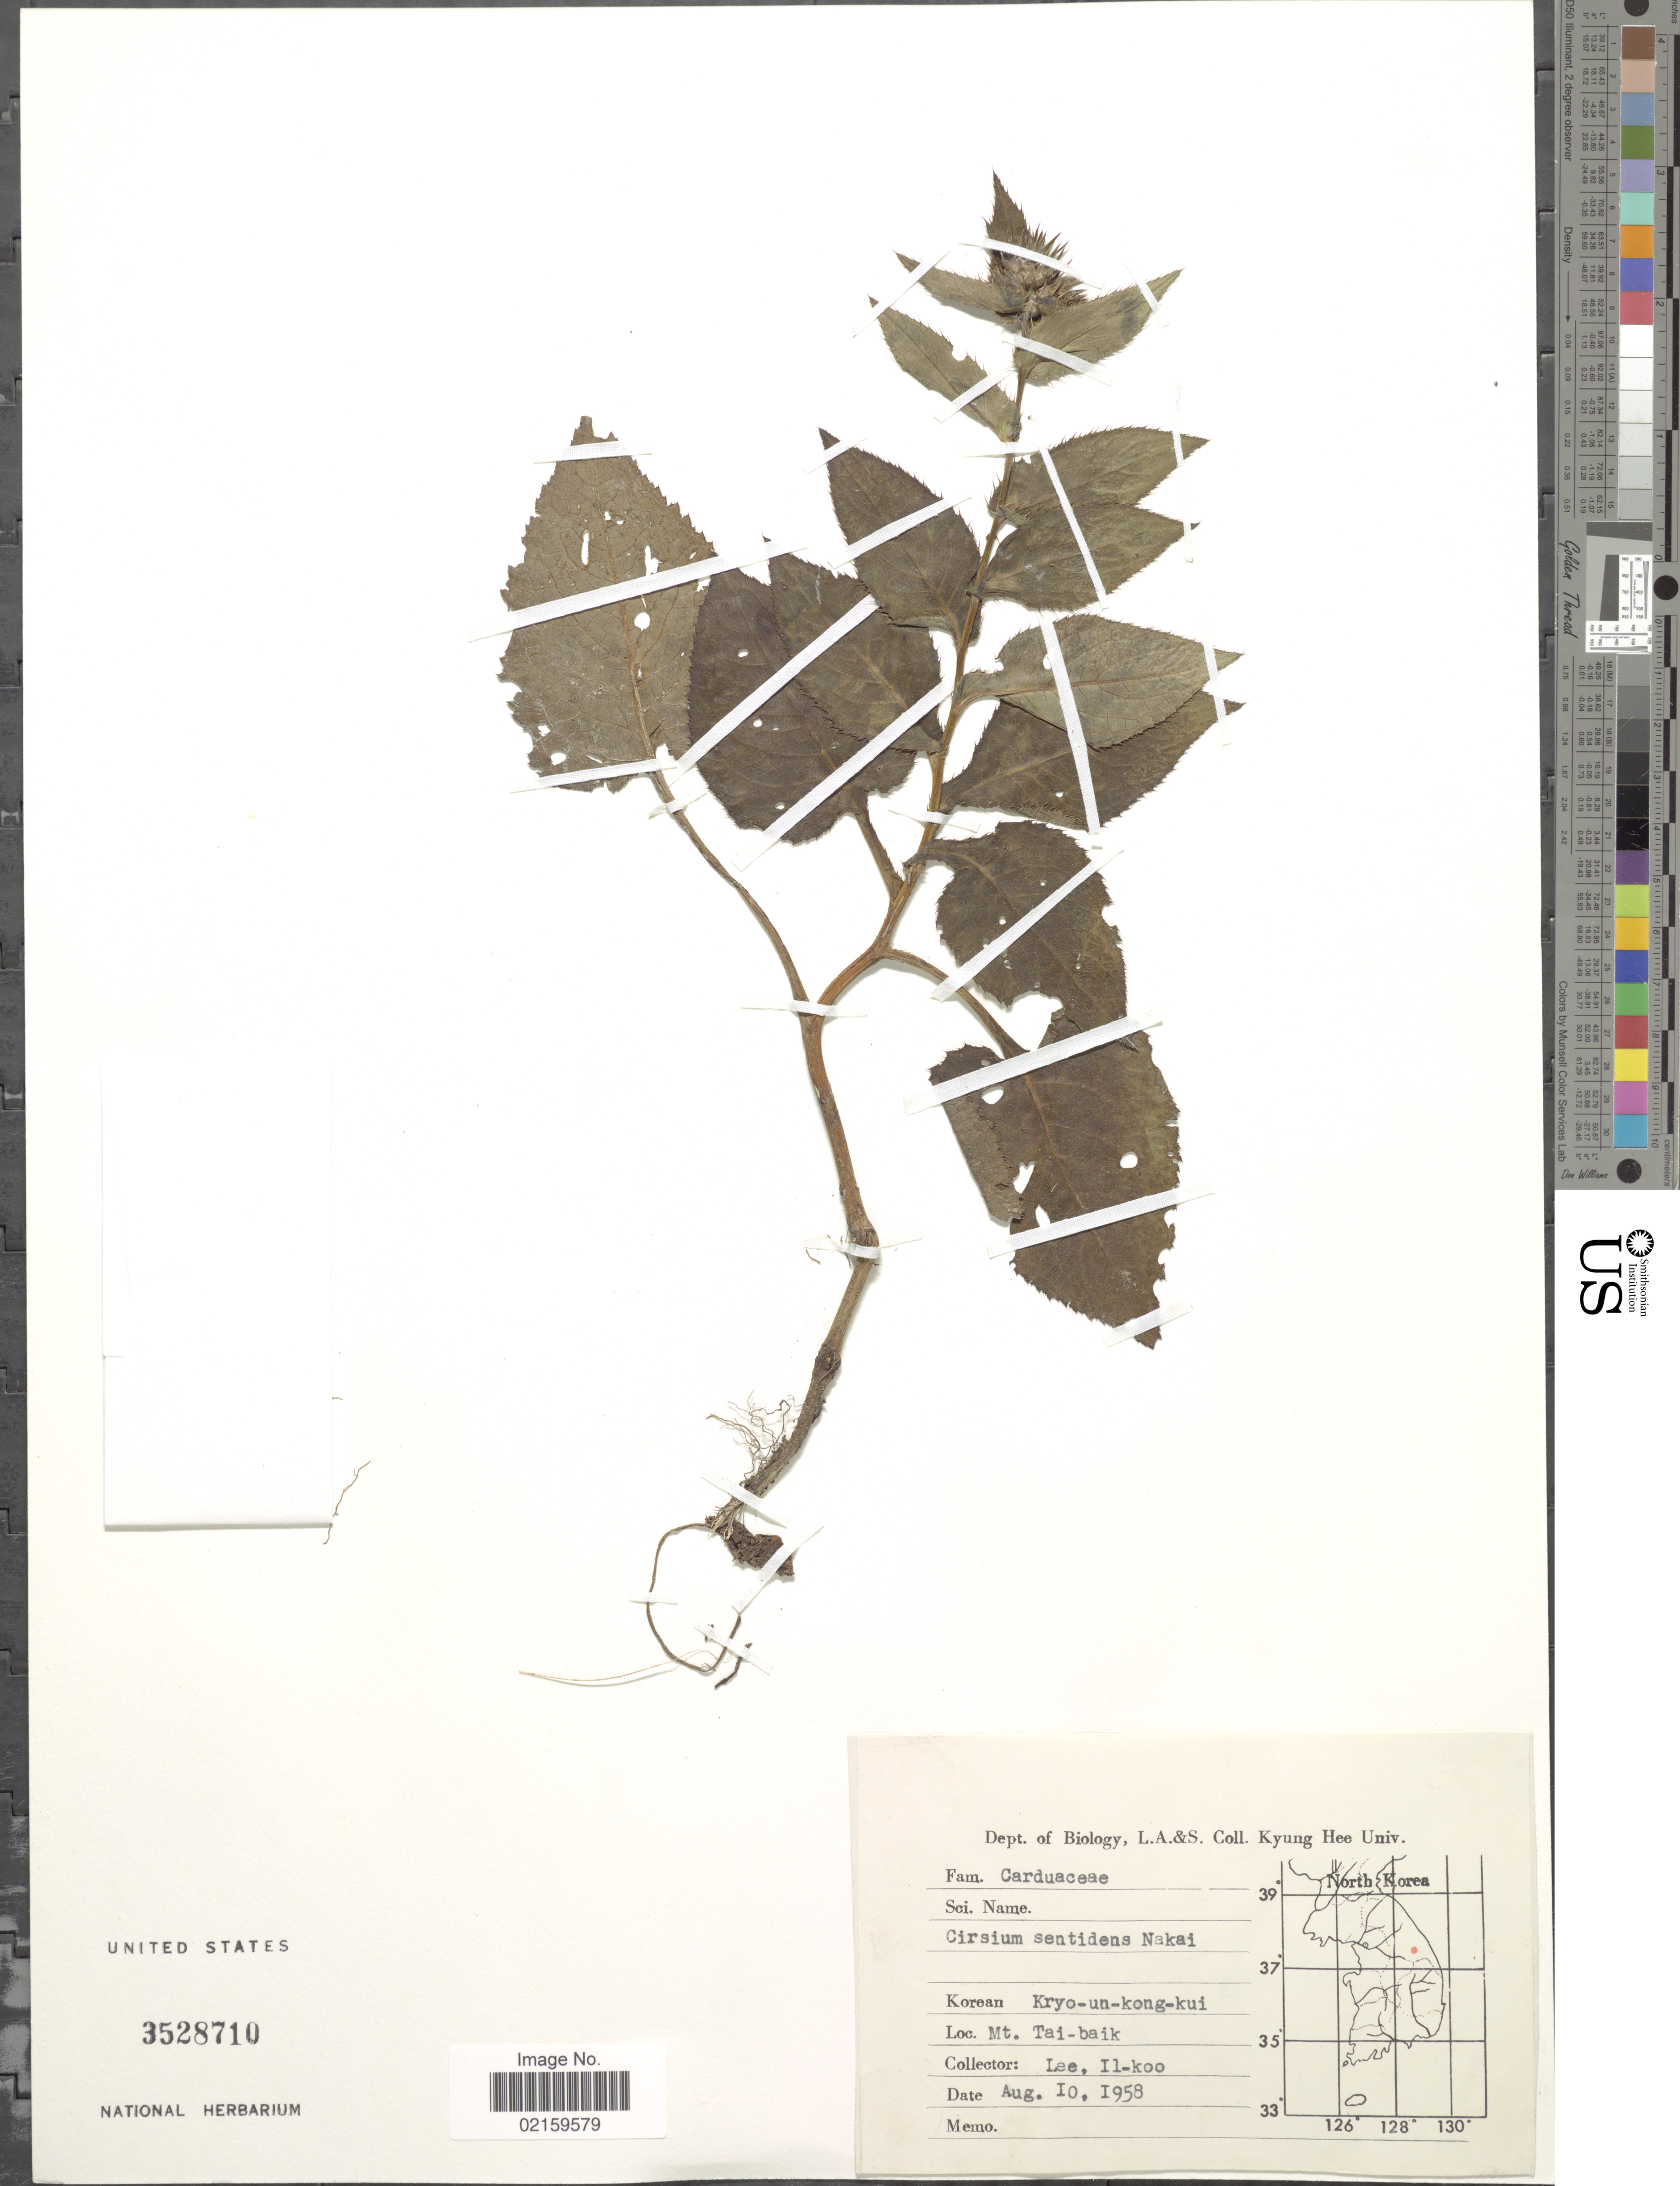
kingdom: Plantae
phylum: Tracheophyta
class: Magnoliopsida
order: Asterales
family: Asteraceae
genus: Cirsium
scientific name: Cirsium sentidens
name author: Nakai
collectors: Il-Ko Lee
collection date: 1958-08-10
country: South Korea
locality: Mt. Tai-baik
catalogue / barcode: US 3528710